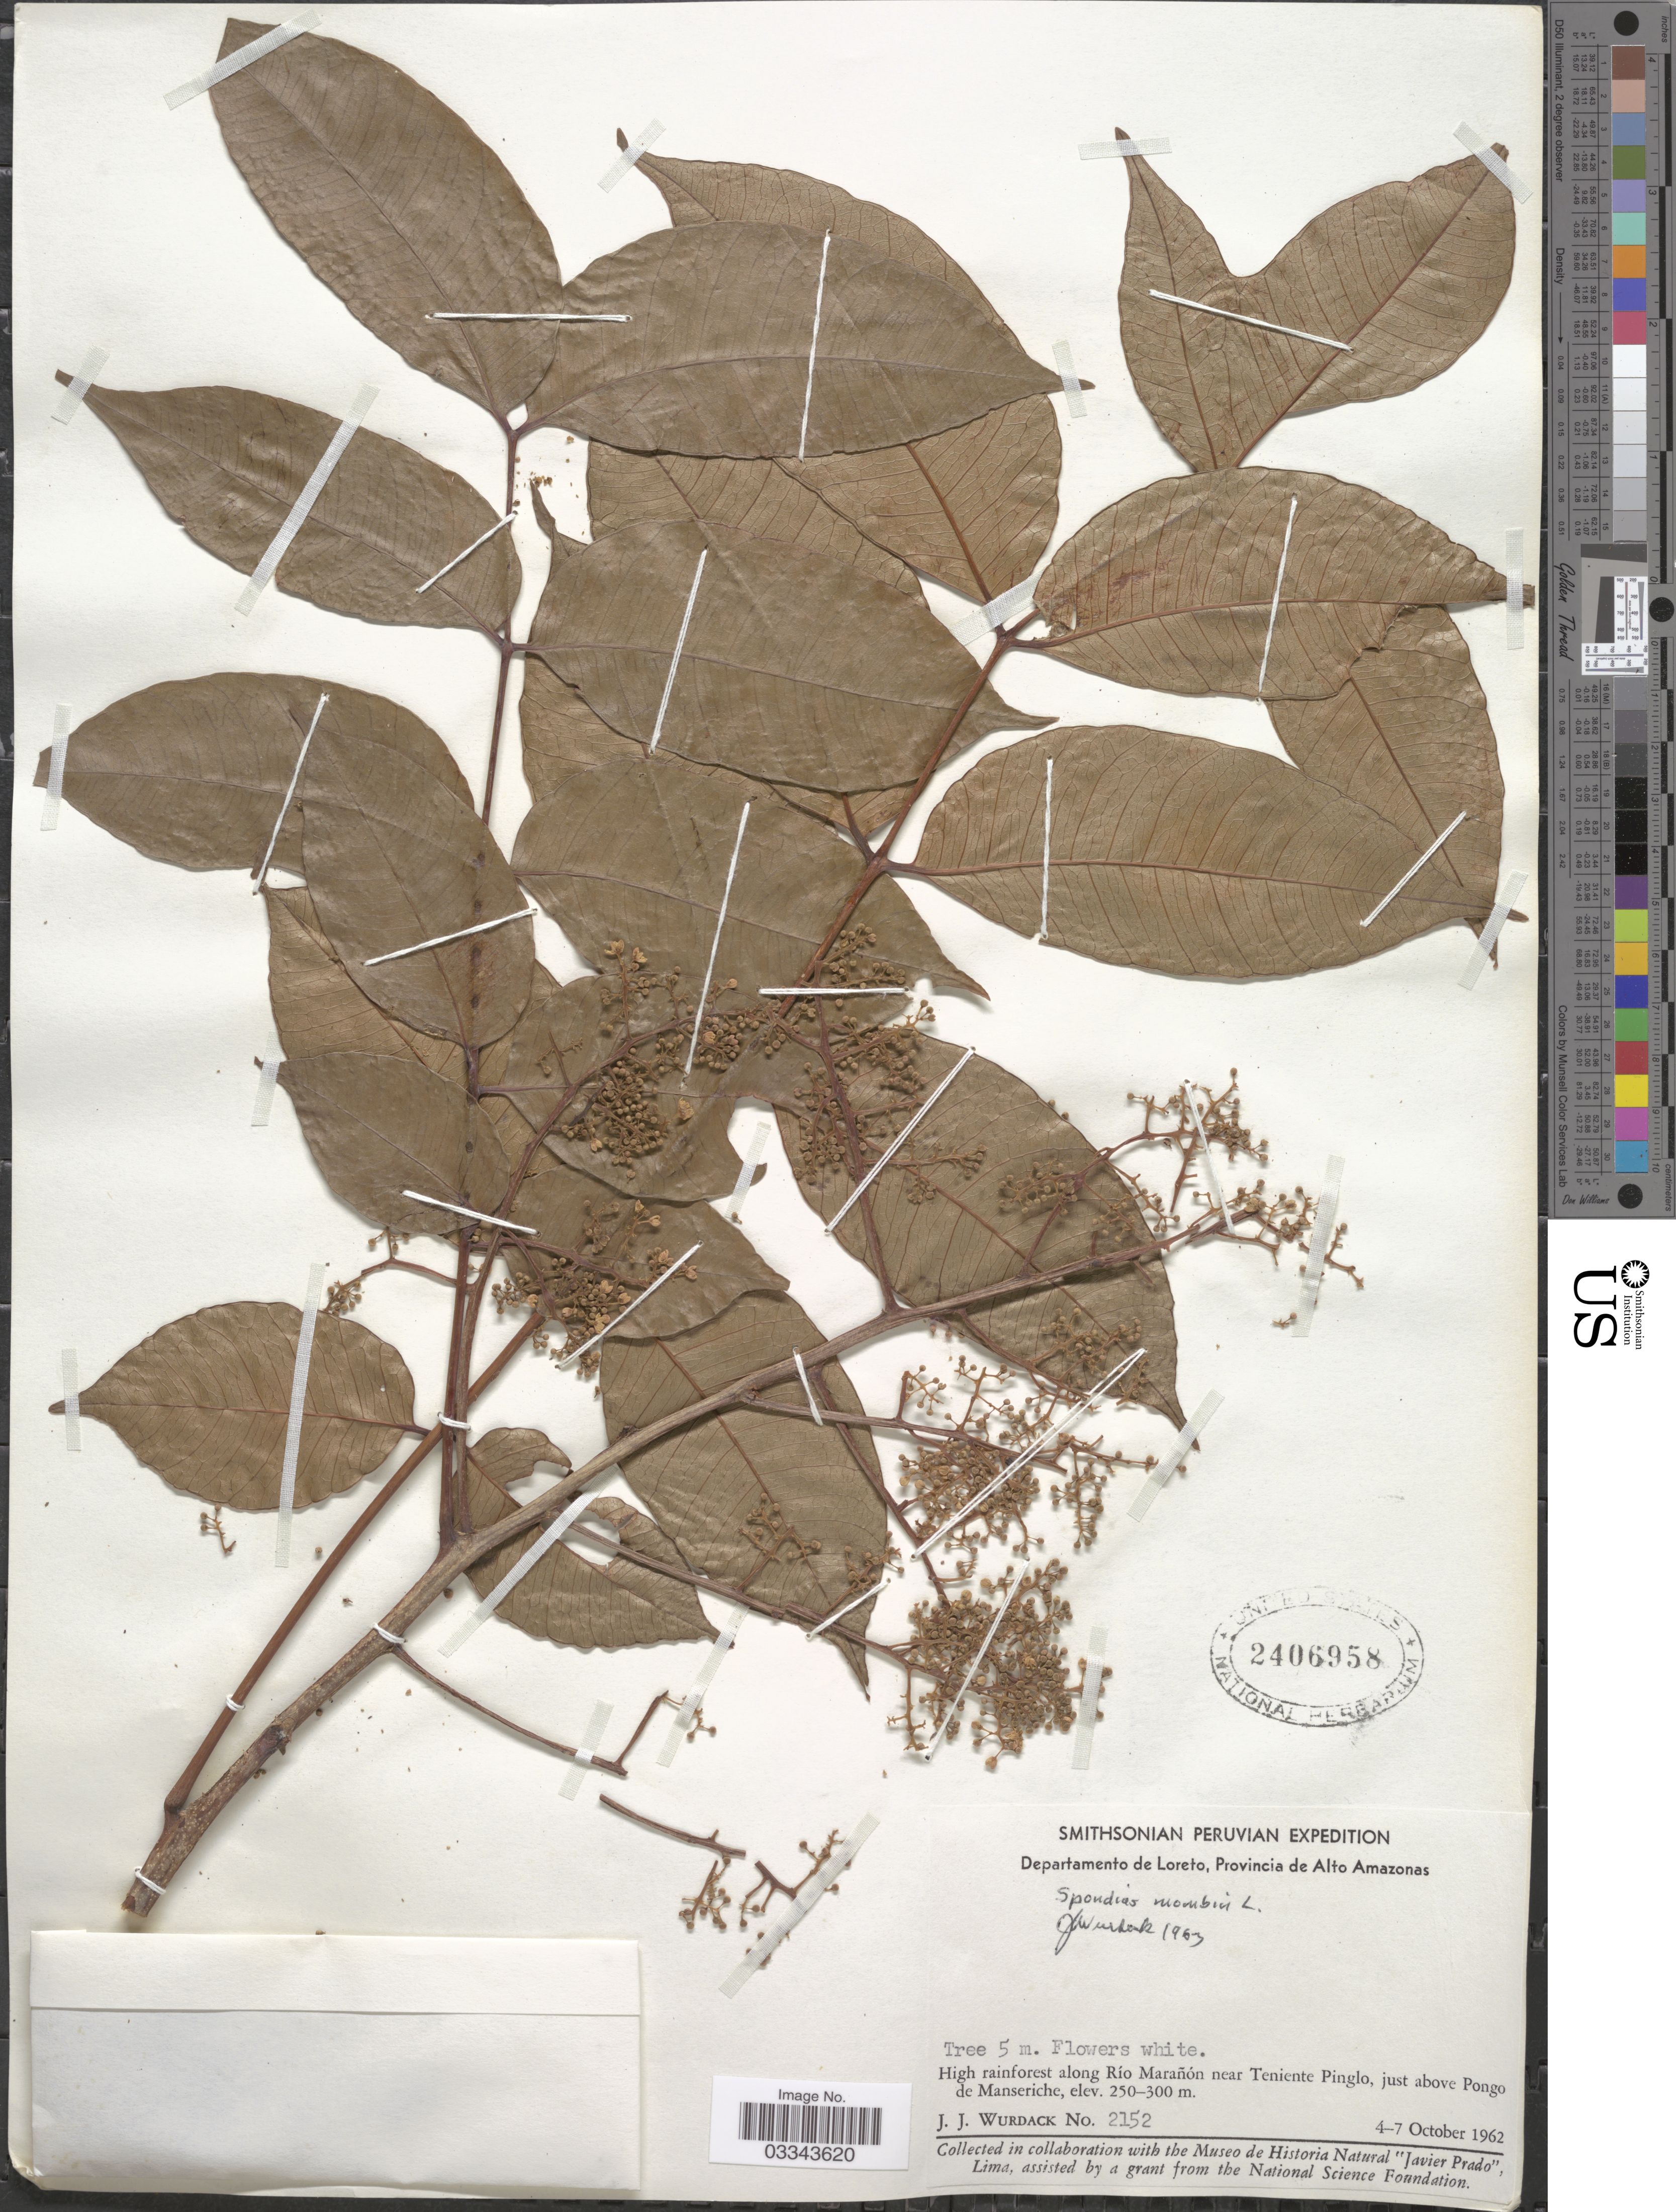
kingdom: Plantae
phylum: Tracheophyta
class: Magnoliopsida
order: Sapindales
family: Anacardiaceae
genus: Spondias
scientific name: Spondias mombin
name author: L.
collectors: J. J. Wurdack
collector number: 2152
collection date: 1962-10-04/1962-10-07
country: Peru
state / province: Loreto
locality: Departamento de Loreto, Provincia de Alto Amazonas, High rainforest along Río Marañon near Teniente Pinglo, just above Pongo de Manseriche.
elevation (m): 250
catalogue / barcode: US 2406958